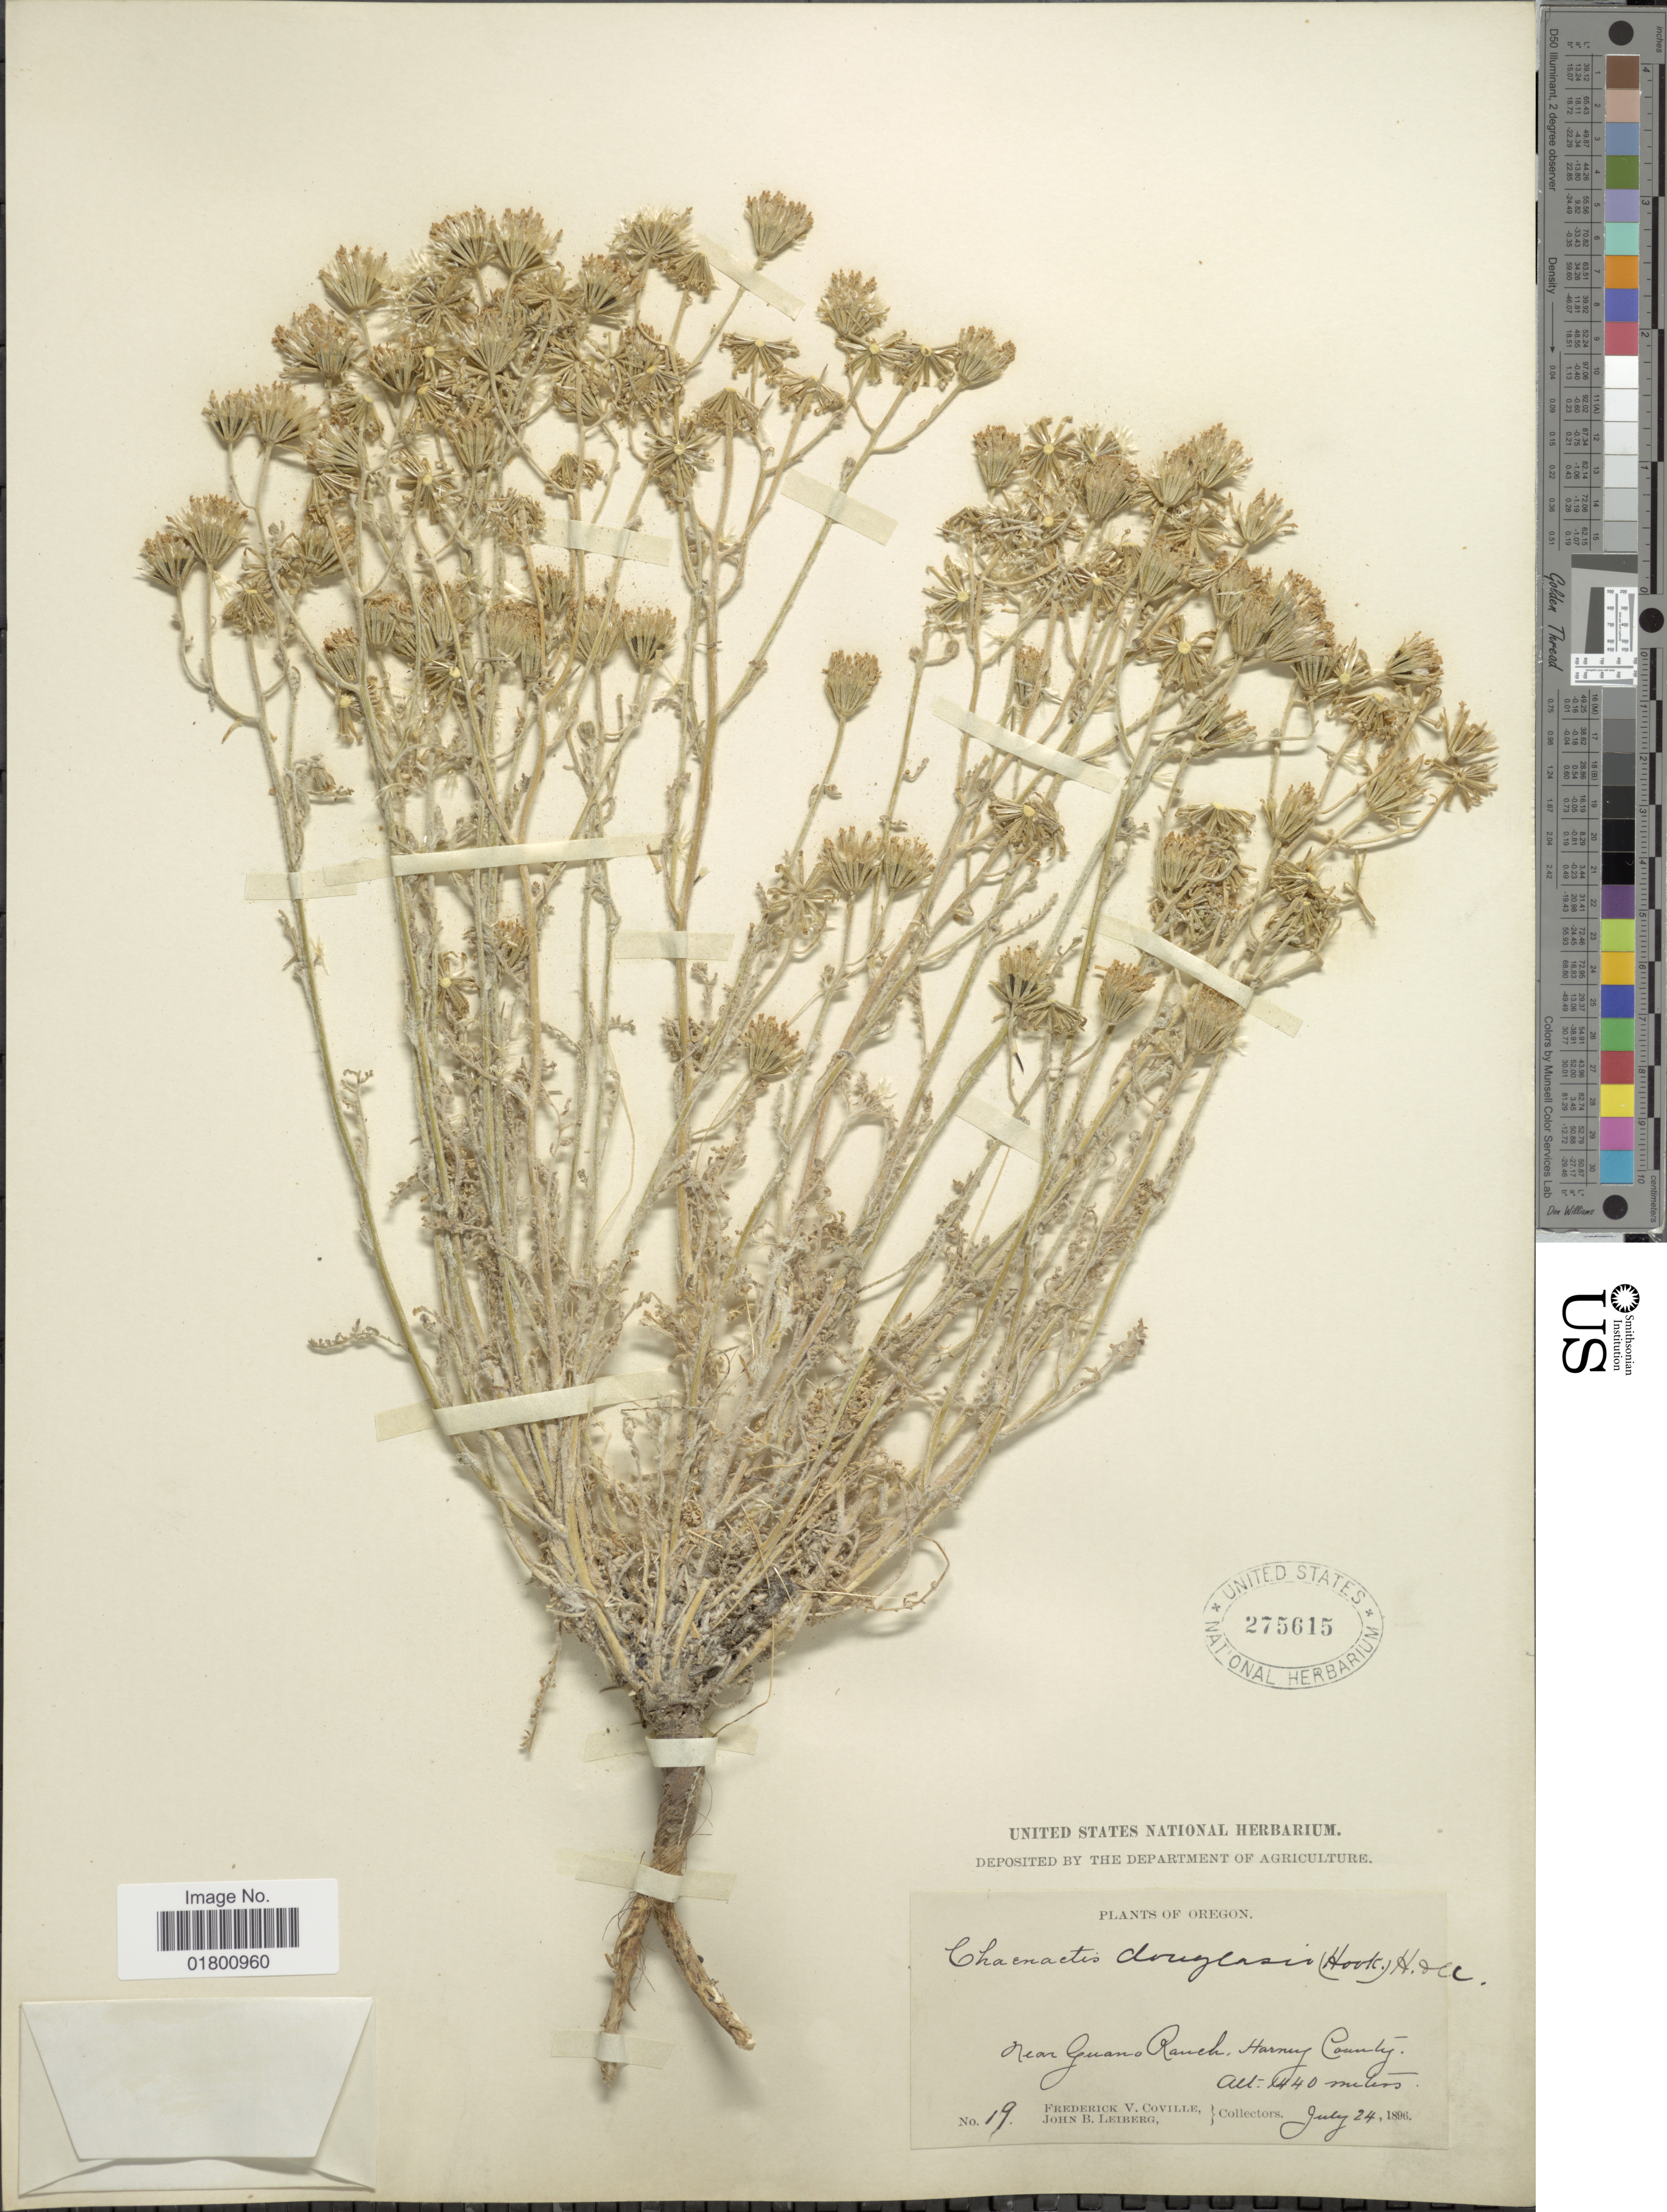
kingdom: Plantae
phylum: Tracheophyta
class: Magnoliopsida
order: Asterales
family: Asteraceae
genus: Chaenactis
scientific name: Chaenactis douglasii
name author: Hook. & Arn.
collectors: F. V. Coville & J. B. Leiberg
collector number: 19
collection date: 1896-07-24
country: United States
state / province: Oregon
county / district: Harney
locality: Near Guano Ranch, Harney County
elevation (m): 1440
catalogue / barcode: US 275615